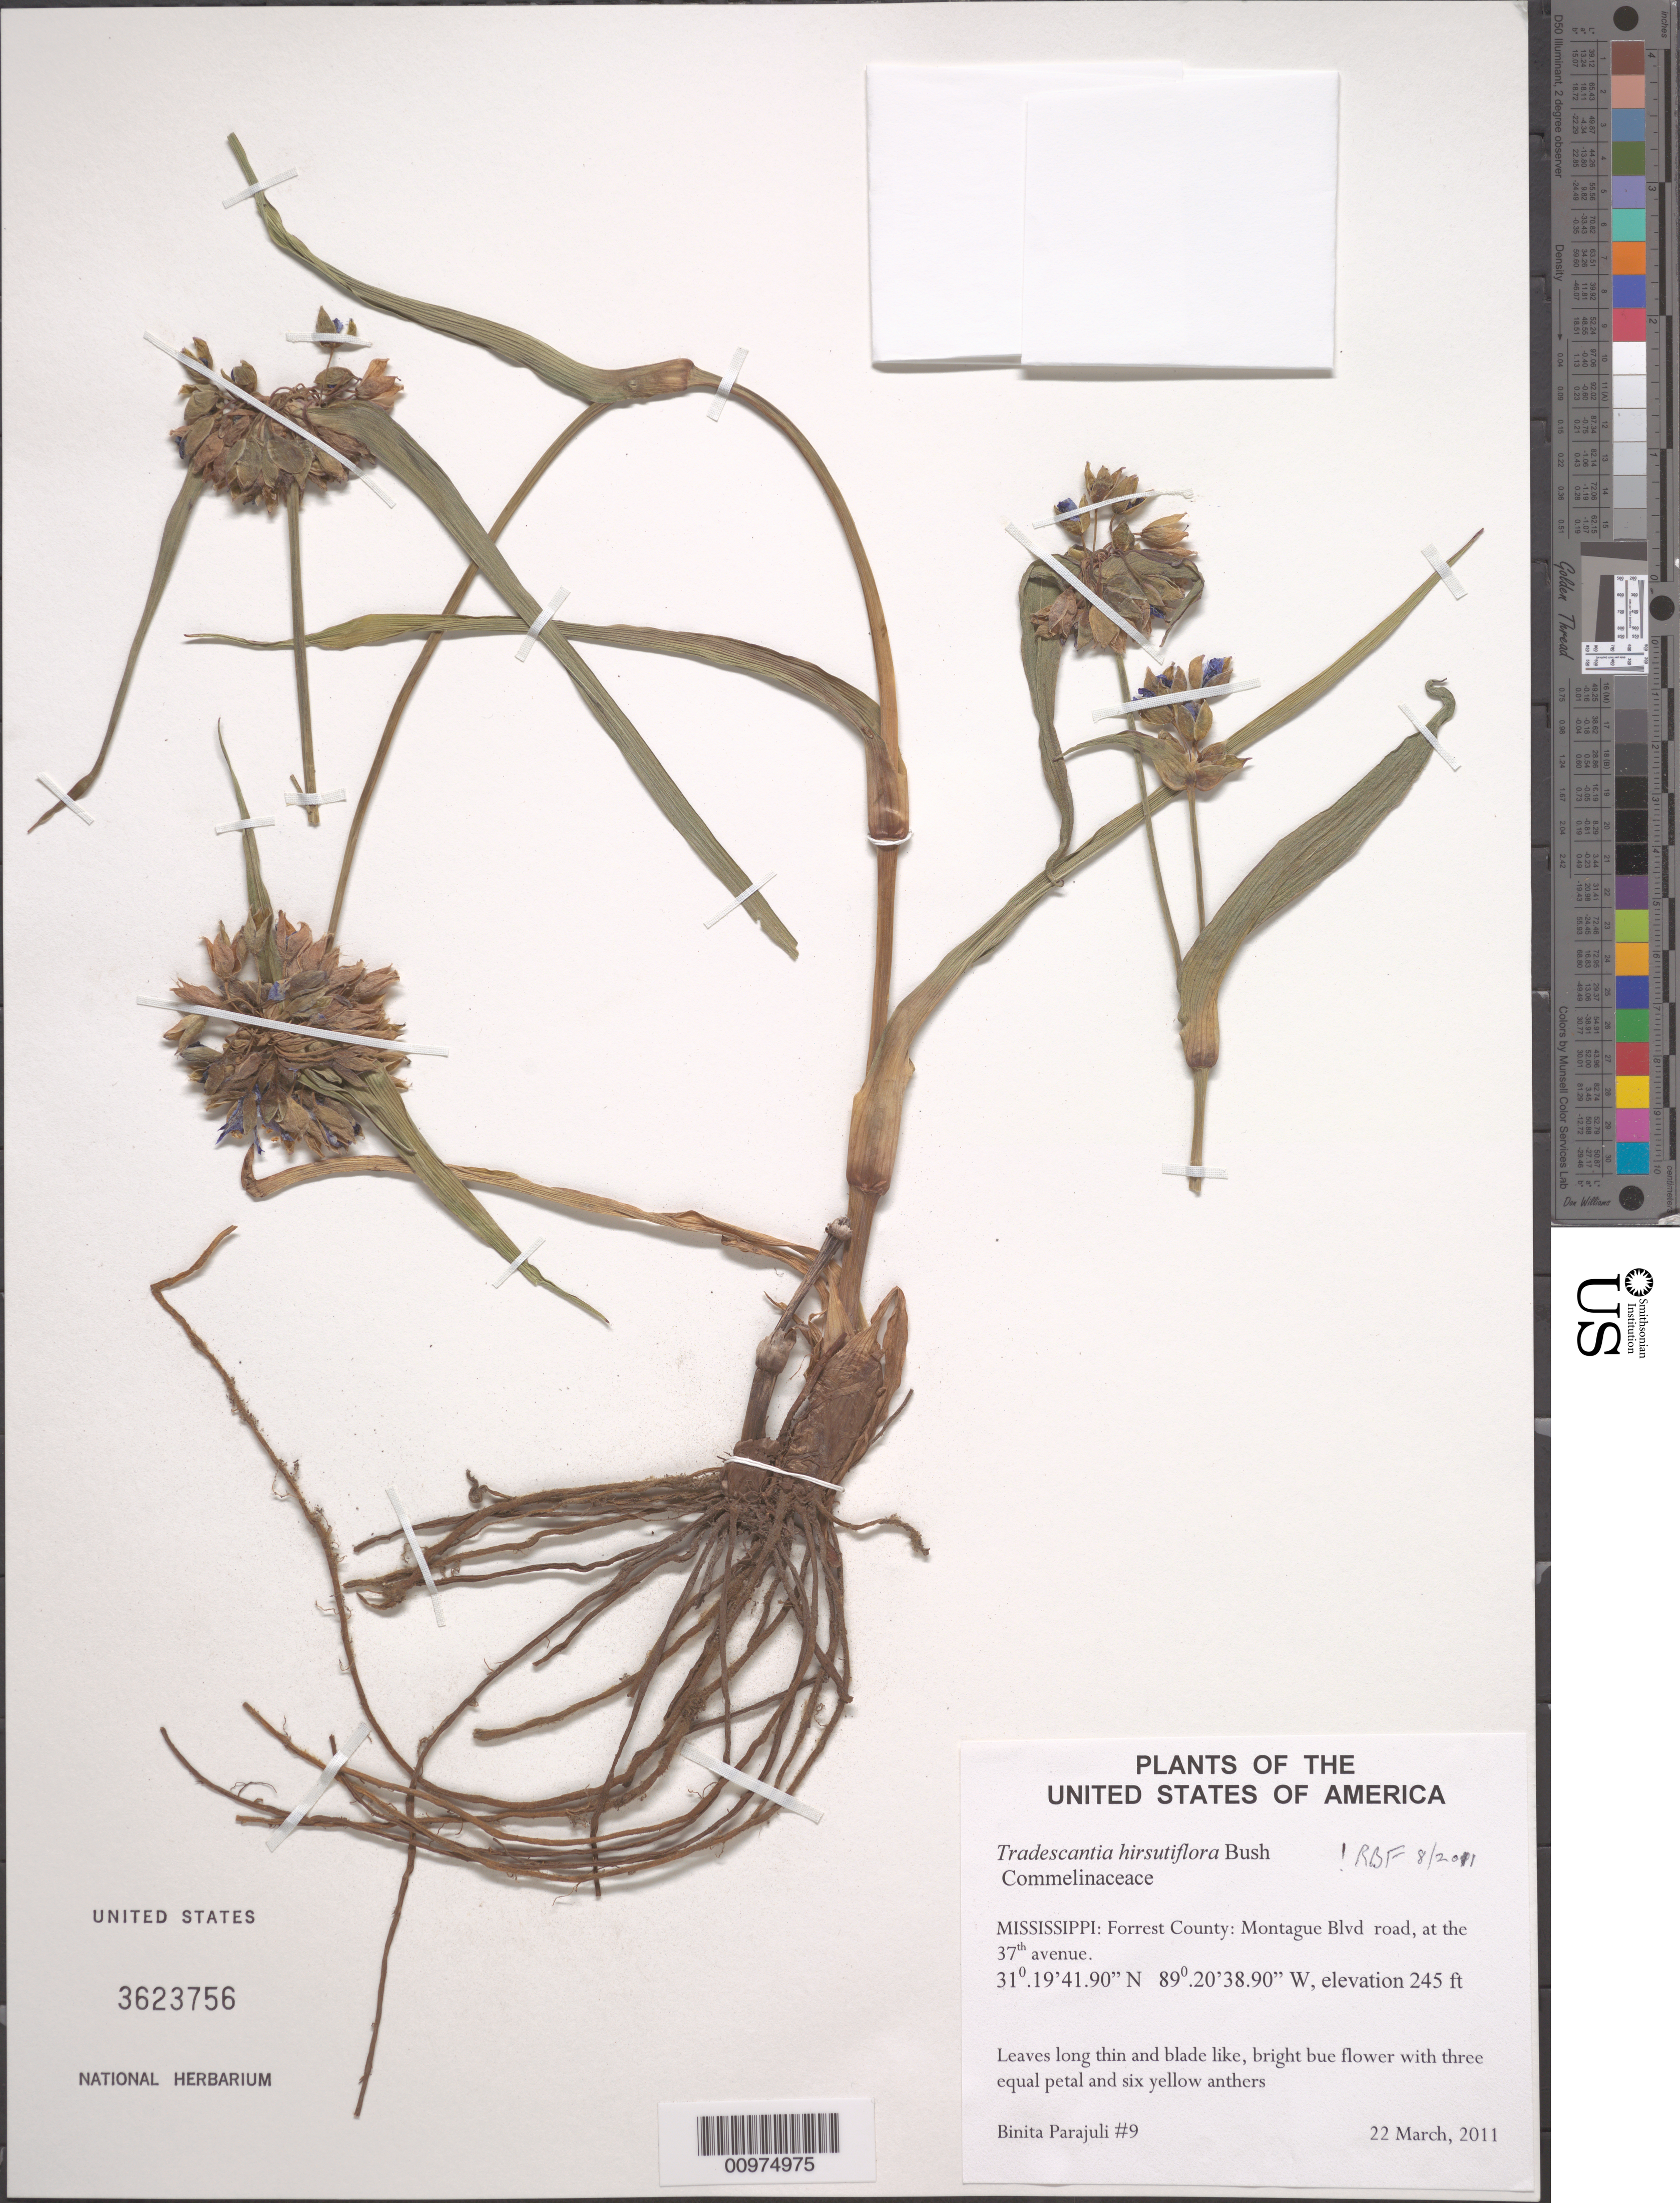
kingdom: Plantae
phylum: Tracheophyta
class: Liliopsida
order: Commelinales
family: Commelinaceae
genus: Tradescantia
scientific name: Tradescantia hirsutiflora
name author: Bush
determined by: Faden, Robert B., (US), Smithsonian Institution - National Museum of Natural History (UNITED STATES)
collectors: B. Parajuli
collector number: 9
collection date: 2011-03-22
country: United States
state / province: Mississippi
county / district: Forrest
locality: Montague Blvd road, at the 37th avenue.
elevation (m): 75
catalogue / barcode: US 3623756